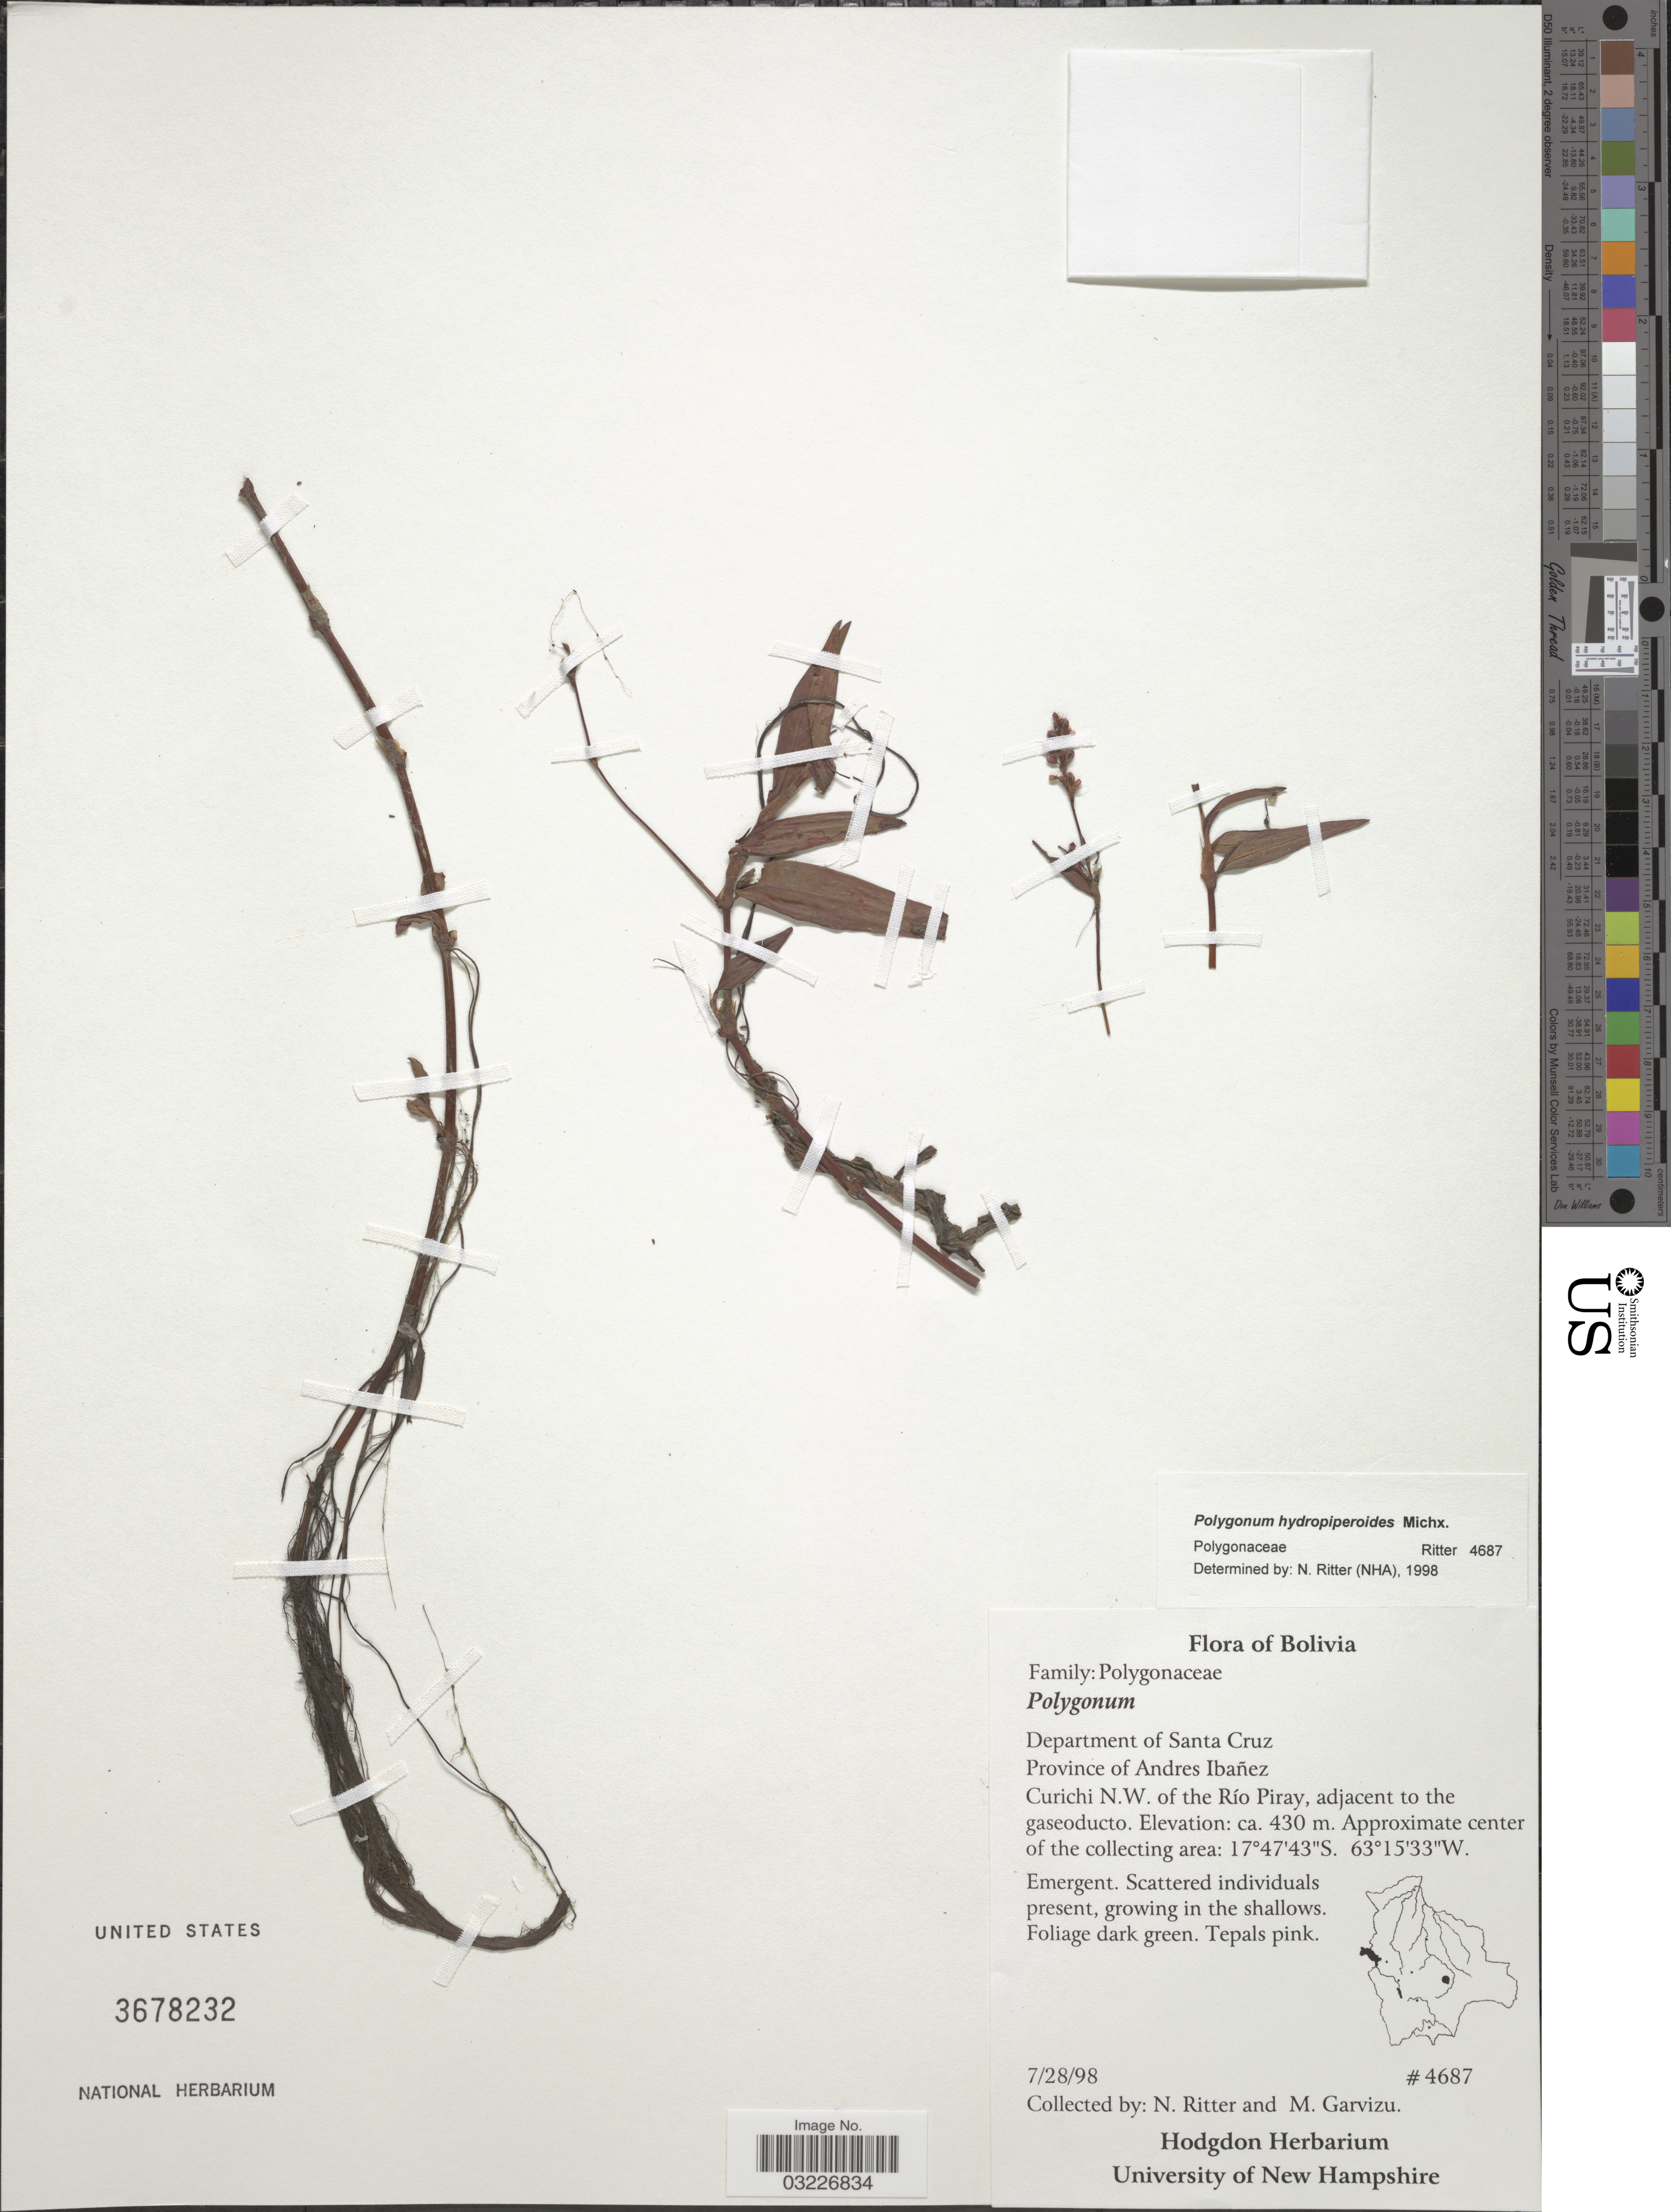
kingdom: Plantae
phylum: Tracheophyta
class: Magnoliopsida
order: Caryophyllales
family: Polygonaceae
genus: Polygonum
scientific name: Polygonum hydropiperoides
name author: Michx.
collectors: N. Ritter & M. Garvizu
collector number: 4687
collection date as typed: Transcribed d/m/y: 28/7/98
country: Bolivia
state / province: Santa Cruz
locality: Department of Santa Cruz, Province of Andres Ibañez, Curichi N.W. of the Río Piray, adjacent to the gaseoducto.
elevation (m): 430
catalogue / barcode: US 3678232